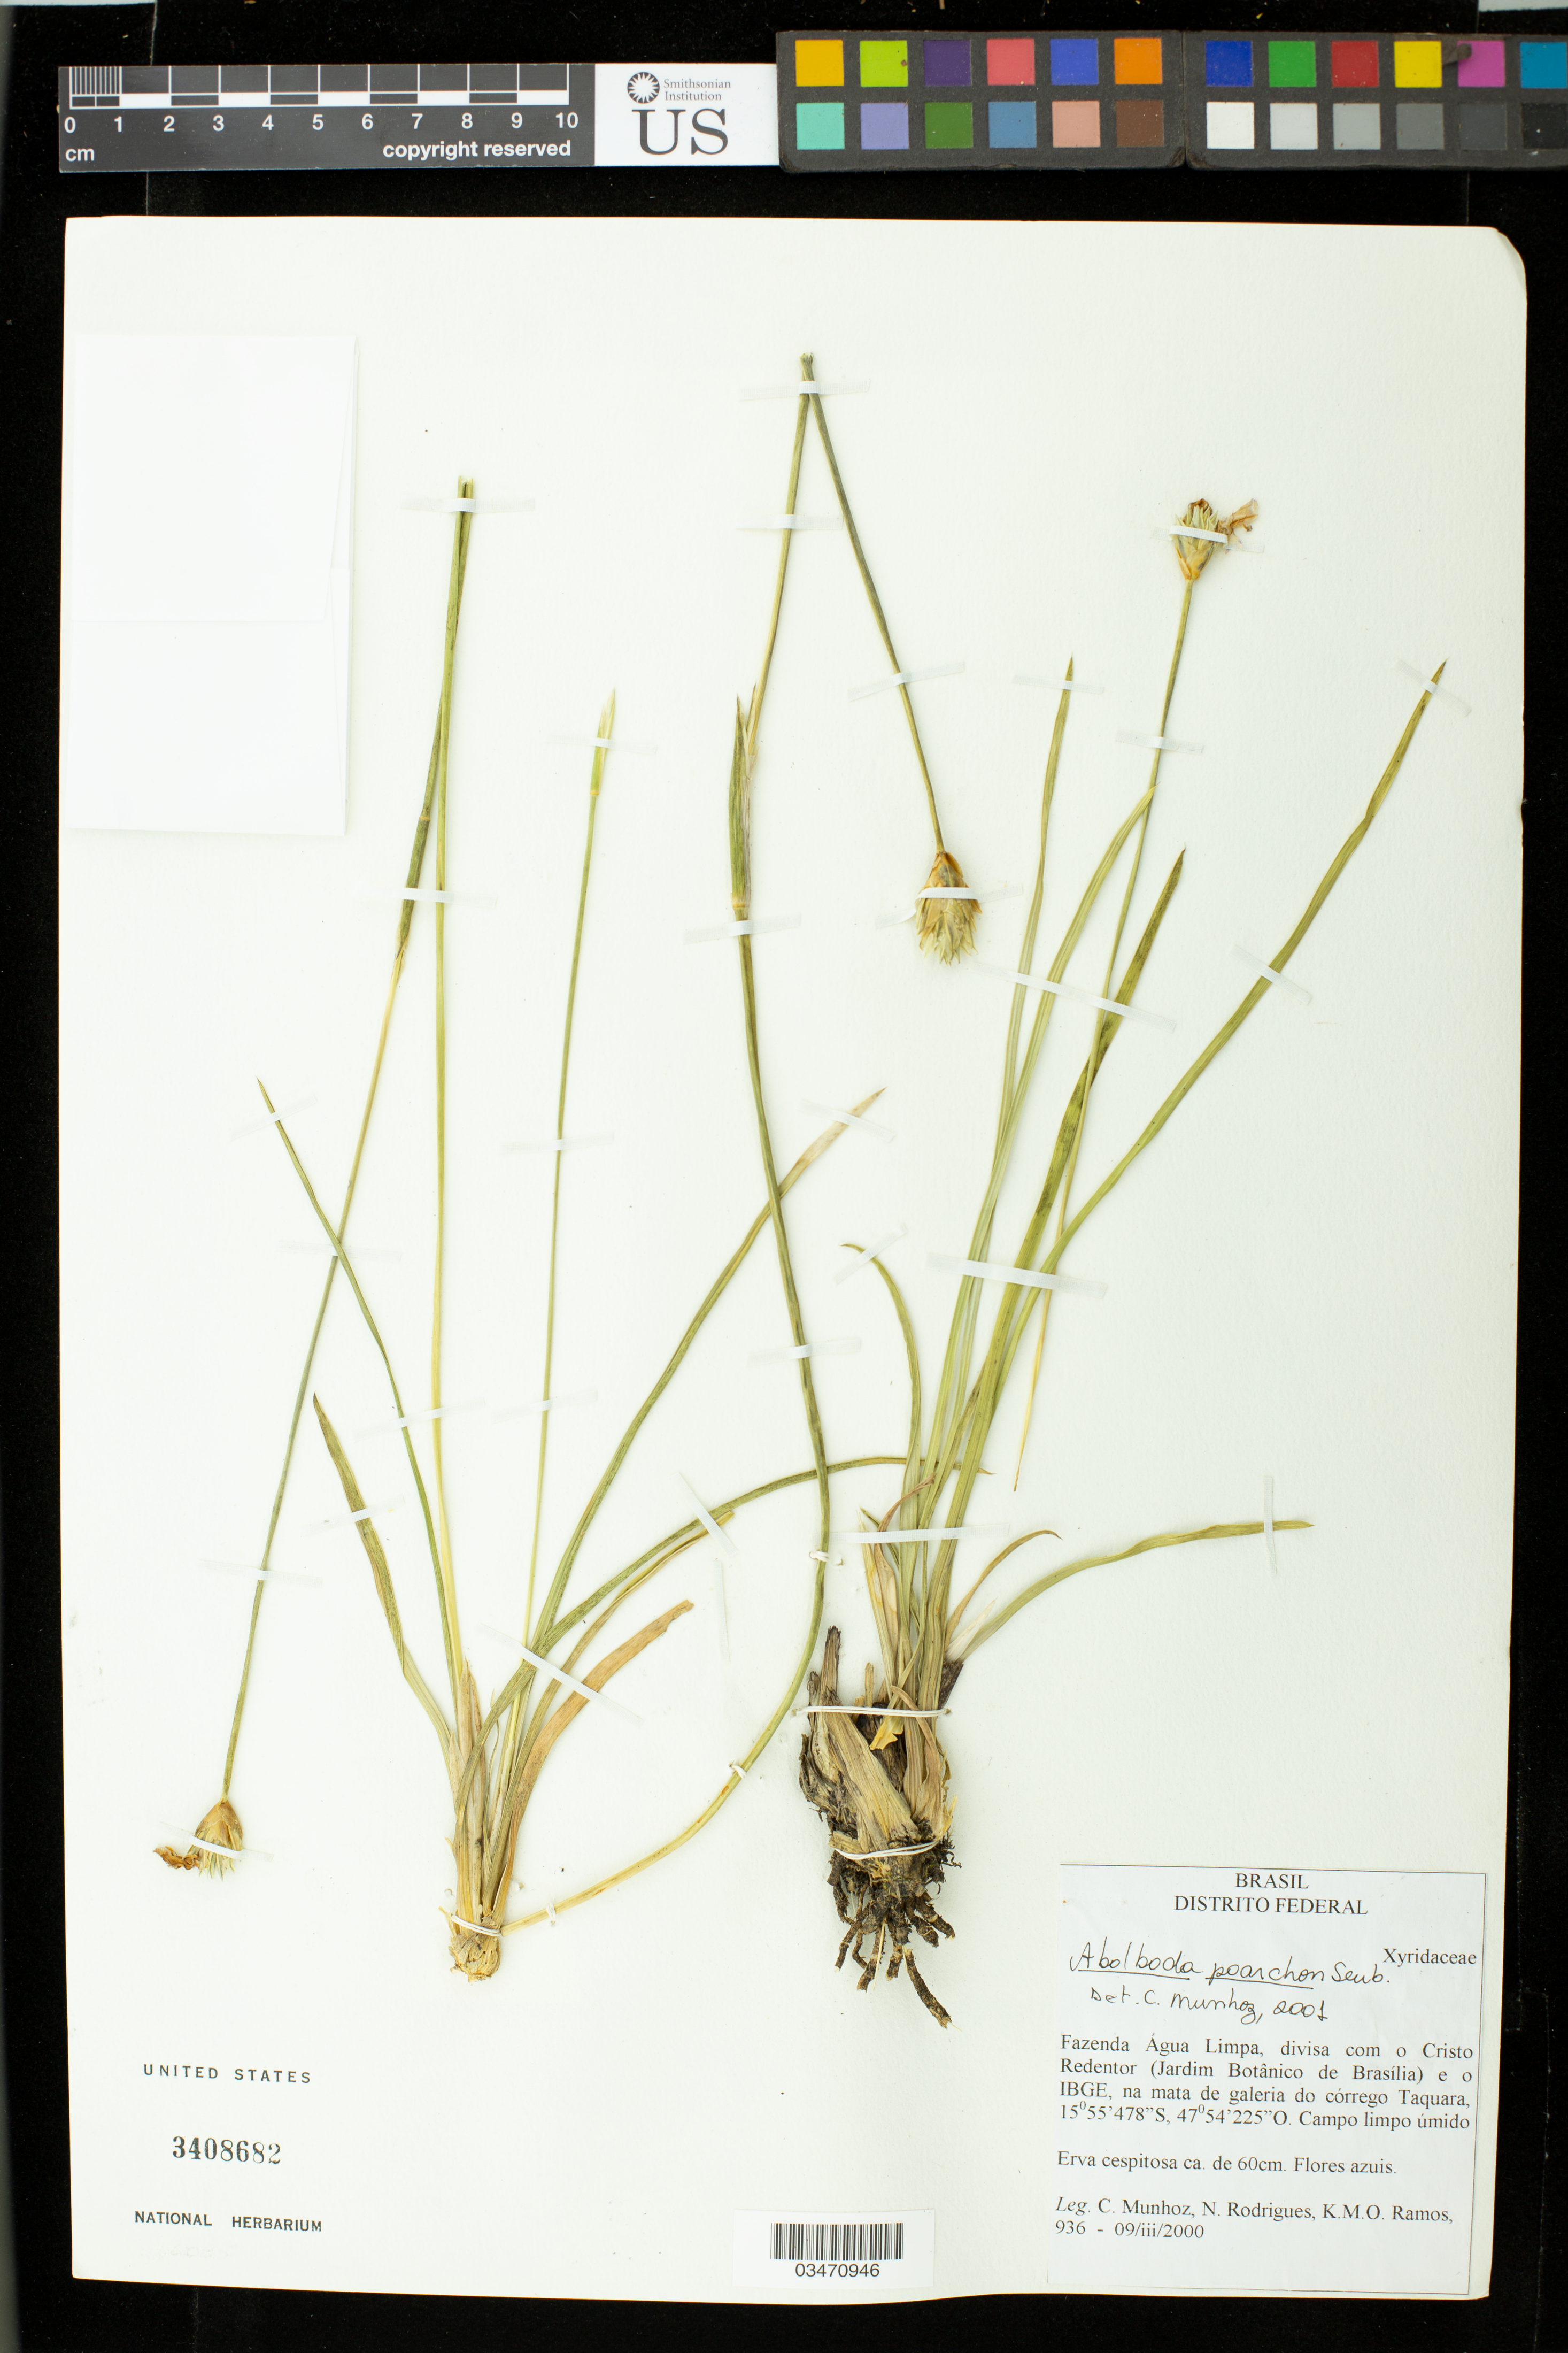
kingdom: Plantae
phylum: Tracheophyta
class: Liliopsida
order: Poales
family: Xyridaceae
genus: Abolboda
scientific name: Abolboda poarchon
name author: Seub.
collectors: C. Munhoz, N. Rodrigues & K. Ramos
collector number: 936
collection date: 2000-03-09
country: Brazil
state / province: Distrito Federal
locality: Fazenda Água Limpa, divisa com o Cristo Redentor (Jardim Botânico de Brasilia) e o IBGE, na mata de galeria do córrego Taquara.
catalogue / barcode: US 3408682